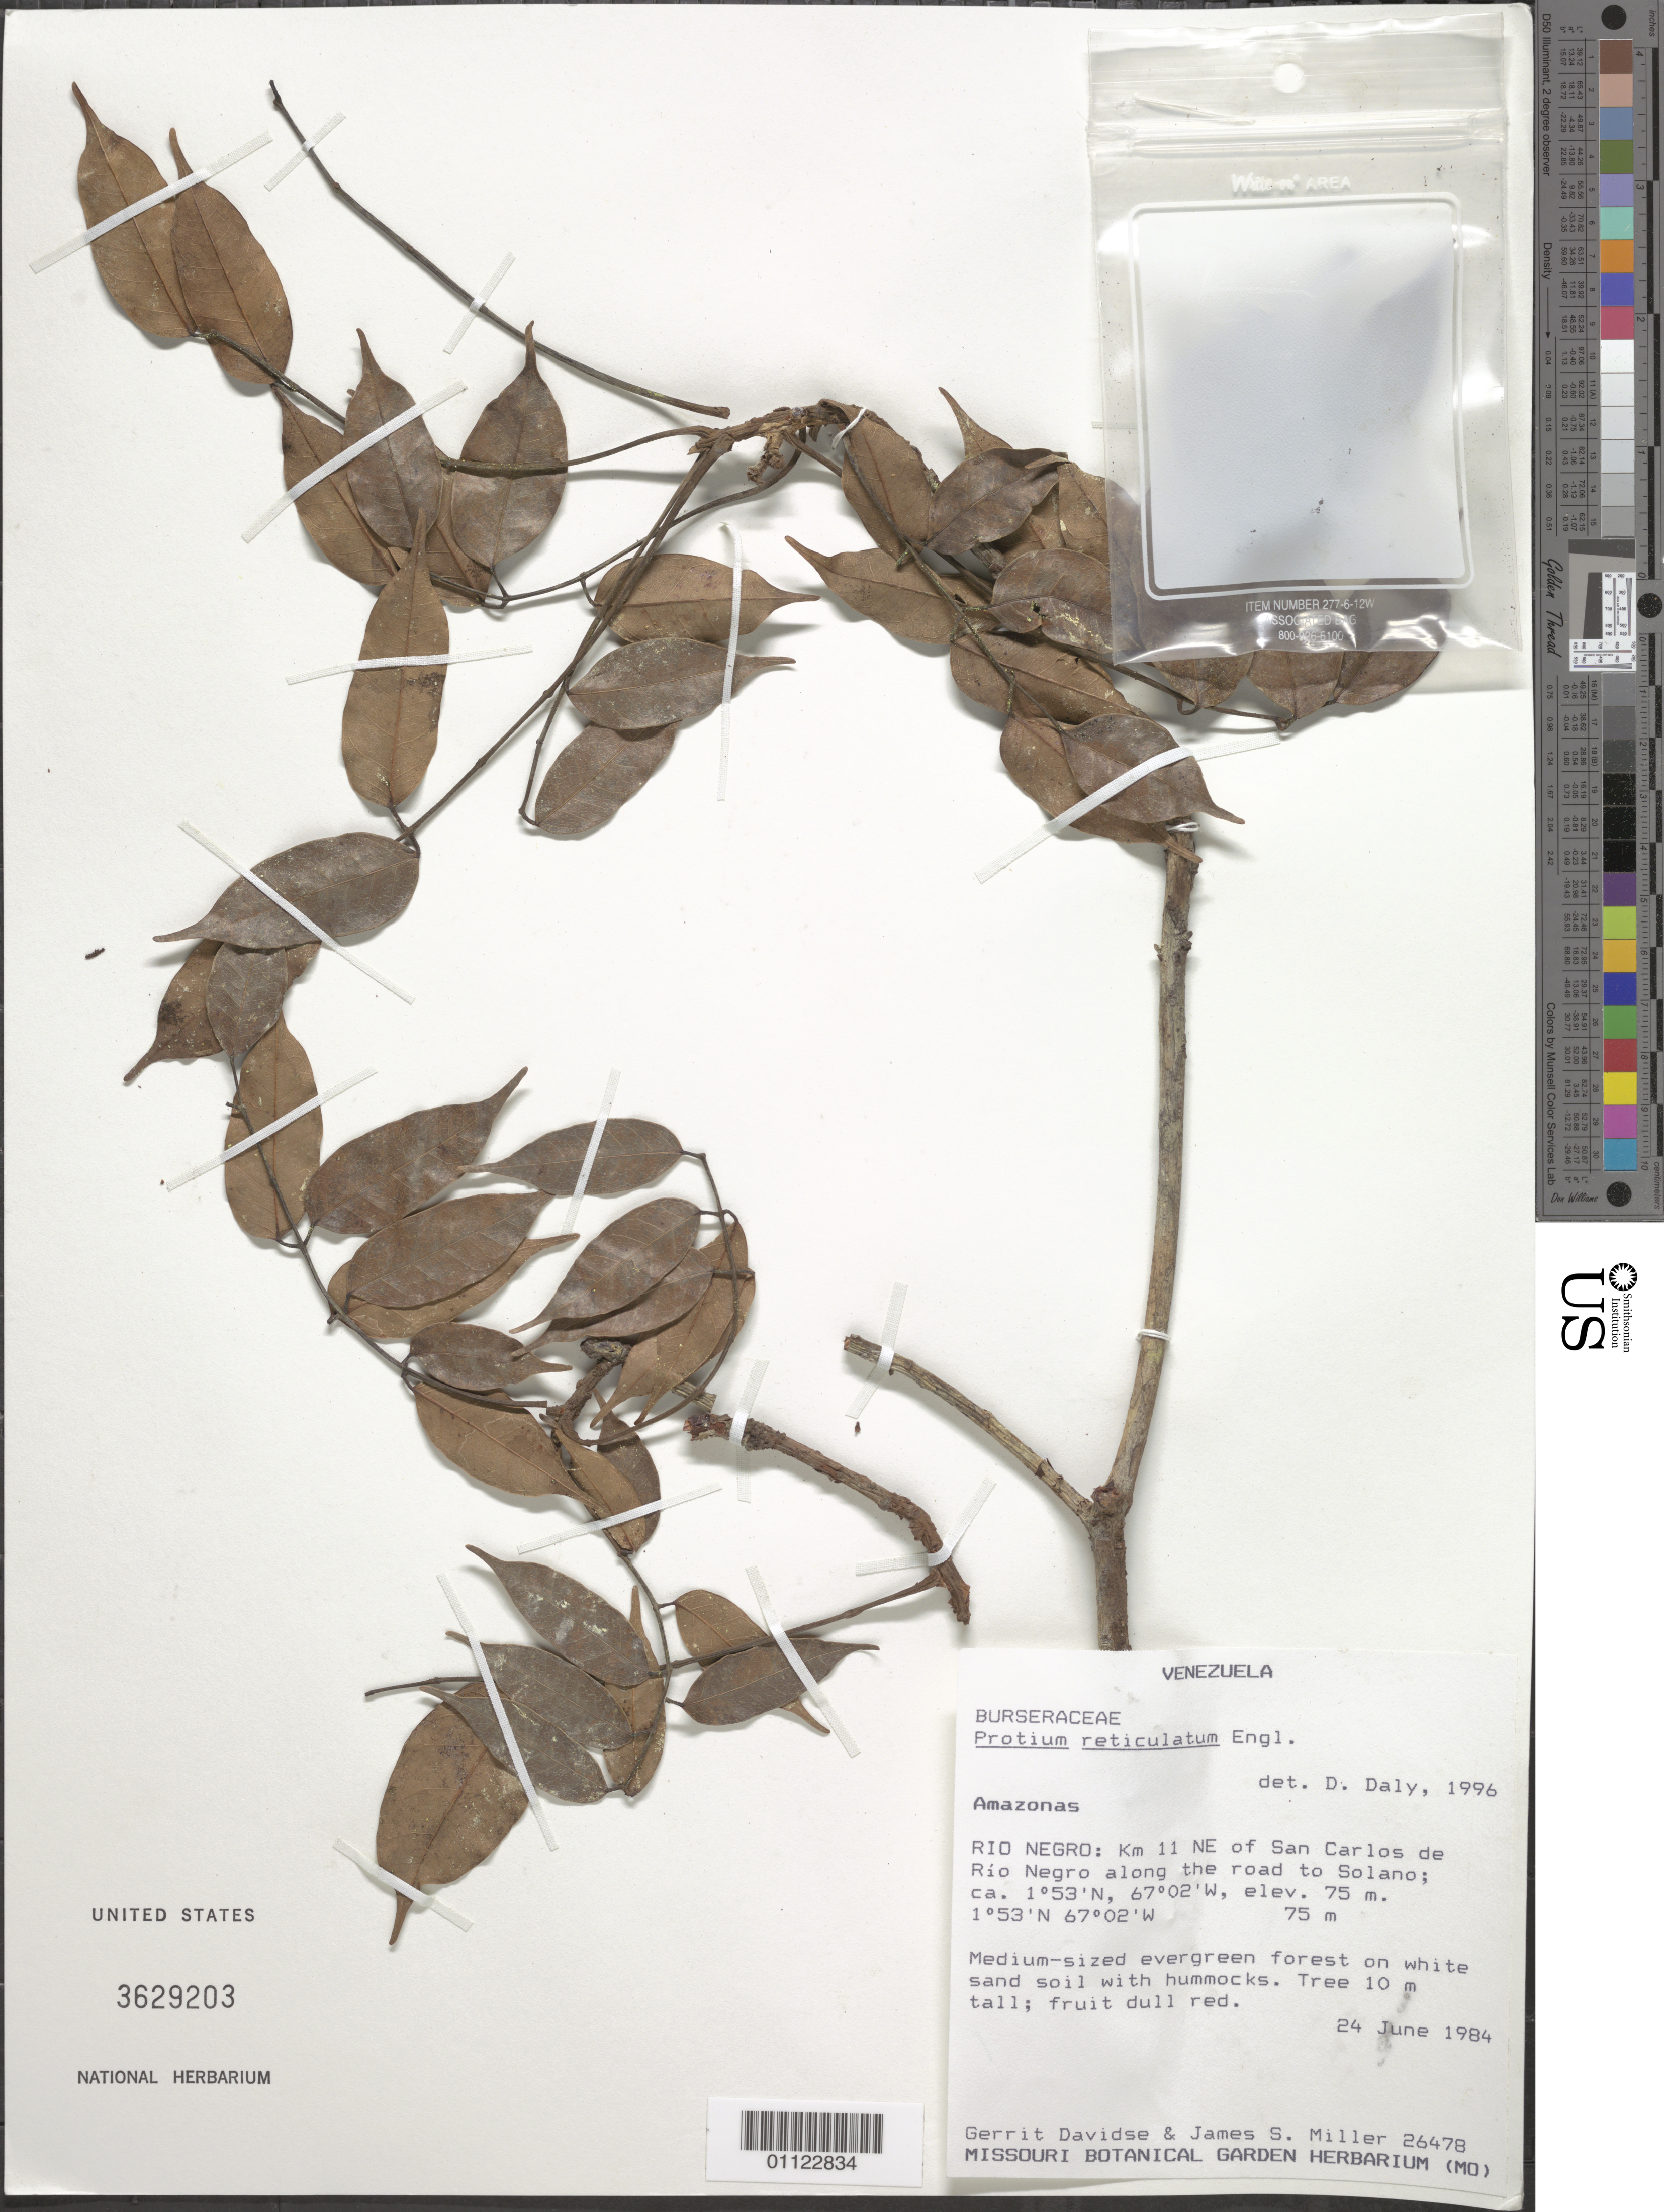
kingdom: Plantae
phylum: Tracheophyta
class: Magnoliopsida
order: Sapindales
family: Burseraceae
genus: Protium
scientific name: Protium reticulatum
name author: Engl.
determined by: Daly, D. C.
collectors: G. Davidse & J. S. Miller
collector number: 26478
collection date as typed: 24-Jun-84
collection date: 1984-06-24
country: Venezuela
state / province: Amazonas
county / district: Río Negro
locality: San Carlos de Río Negro, km 11 NE along the road to Solano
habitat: Middle-sized evergreen forest on white sand soil with hummocks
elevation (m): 75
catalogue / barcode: US 3629203